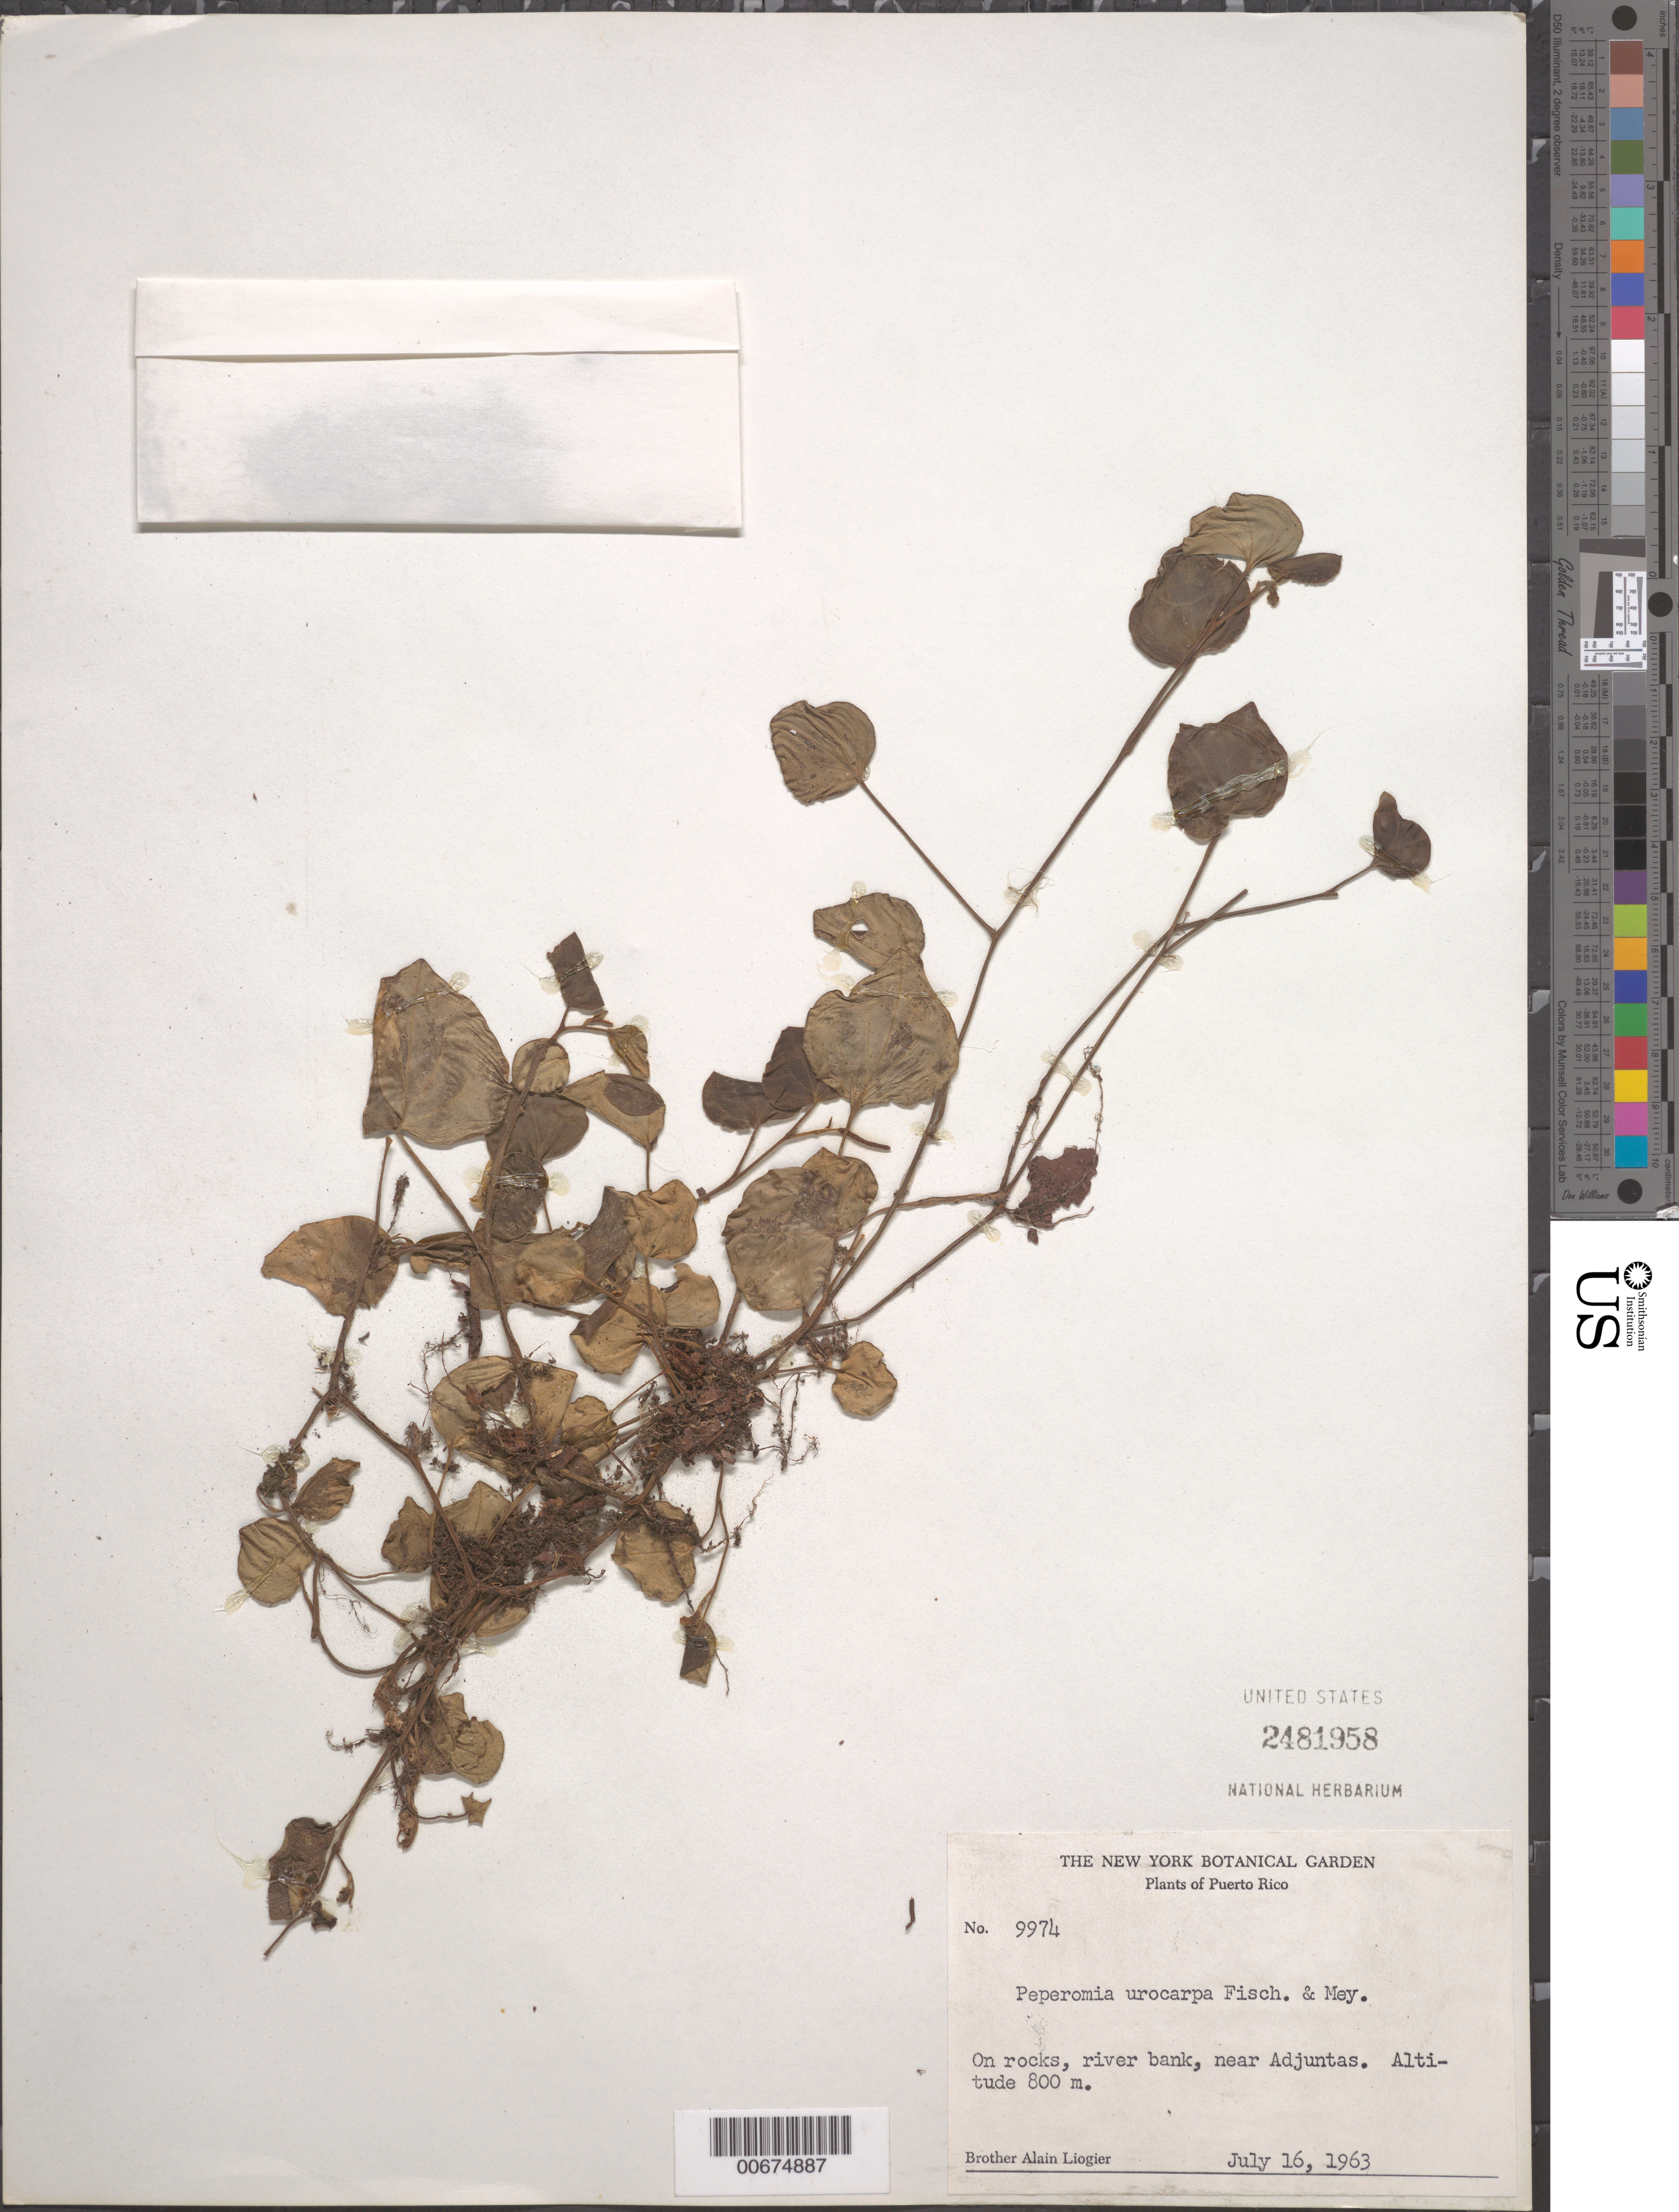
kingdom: Plantae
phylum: Tracheophyta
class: Magnoliopsida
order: Piperales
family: Piperaceae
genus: Peperomia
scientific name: Peperomia urocarpa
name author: Fisch. & C.A. Mey.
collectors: A. H. Liogier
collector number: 9974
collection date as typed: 16 Jul 1963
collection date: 1963-07-16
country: Puerto Rico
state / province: Adjuntas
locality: Adjuntas. On rocks, river bank.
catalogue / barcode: US 2481958